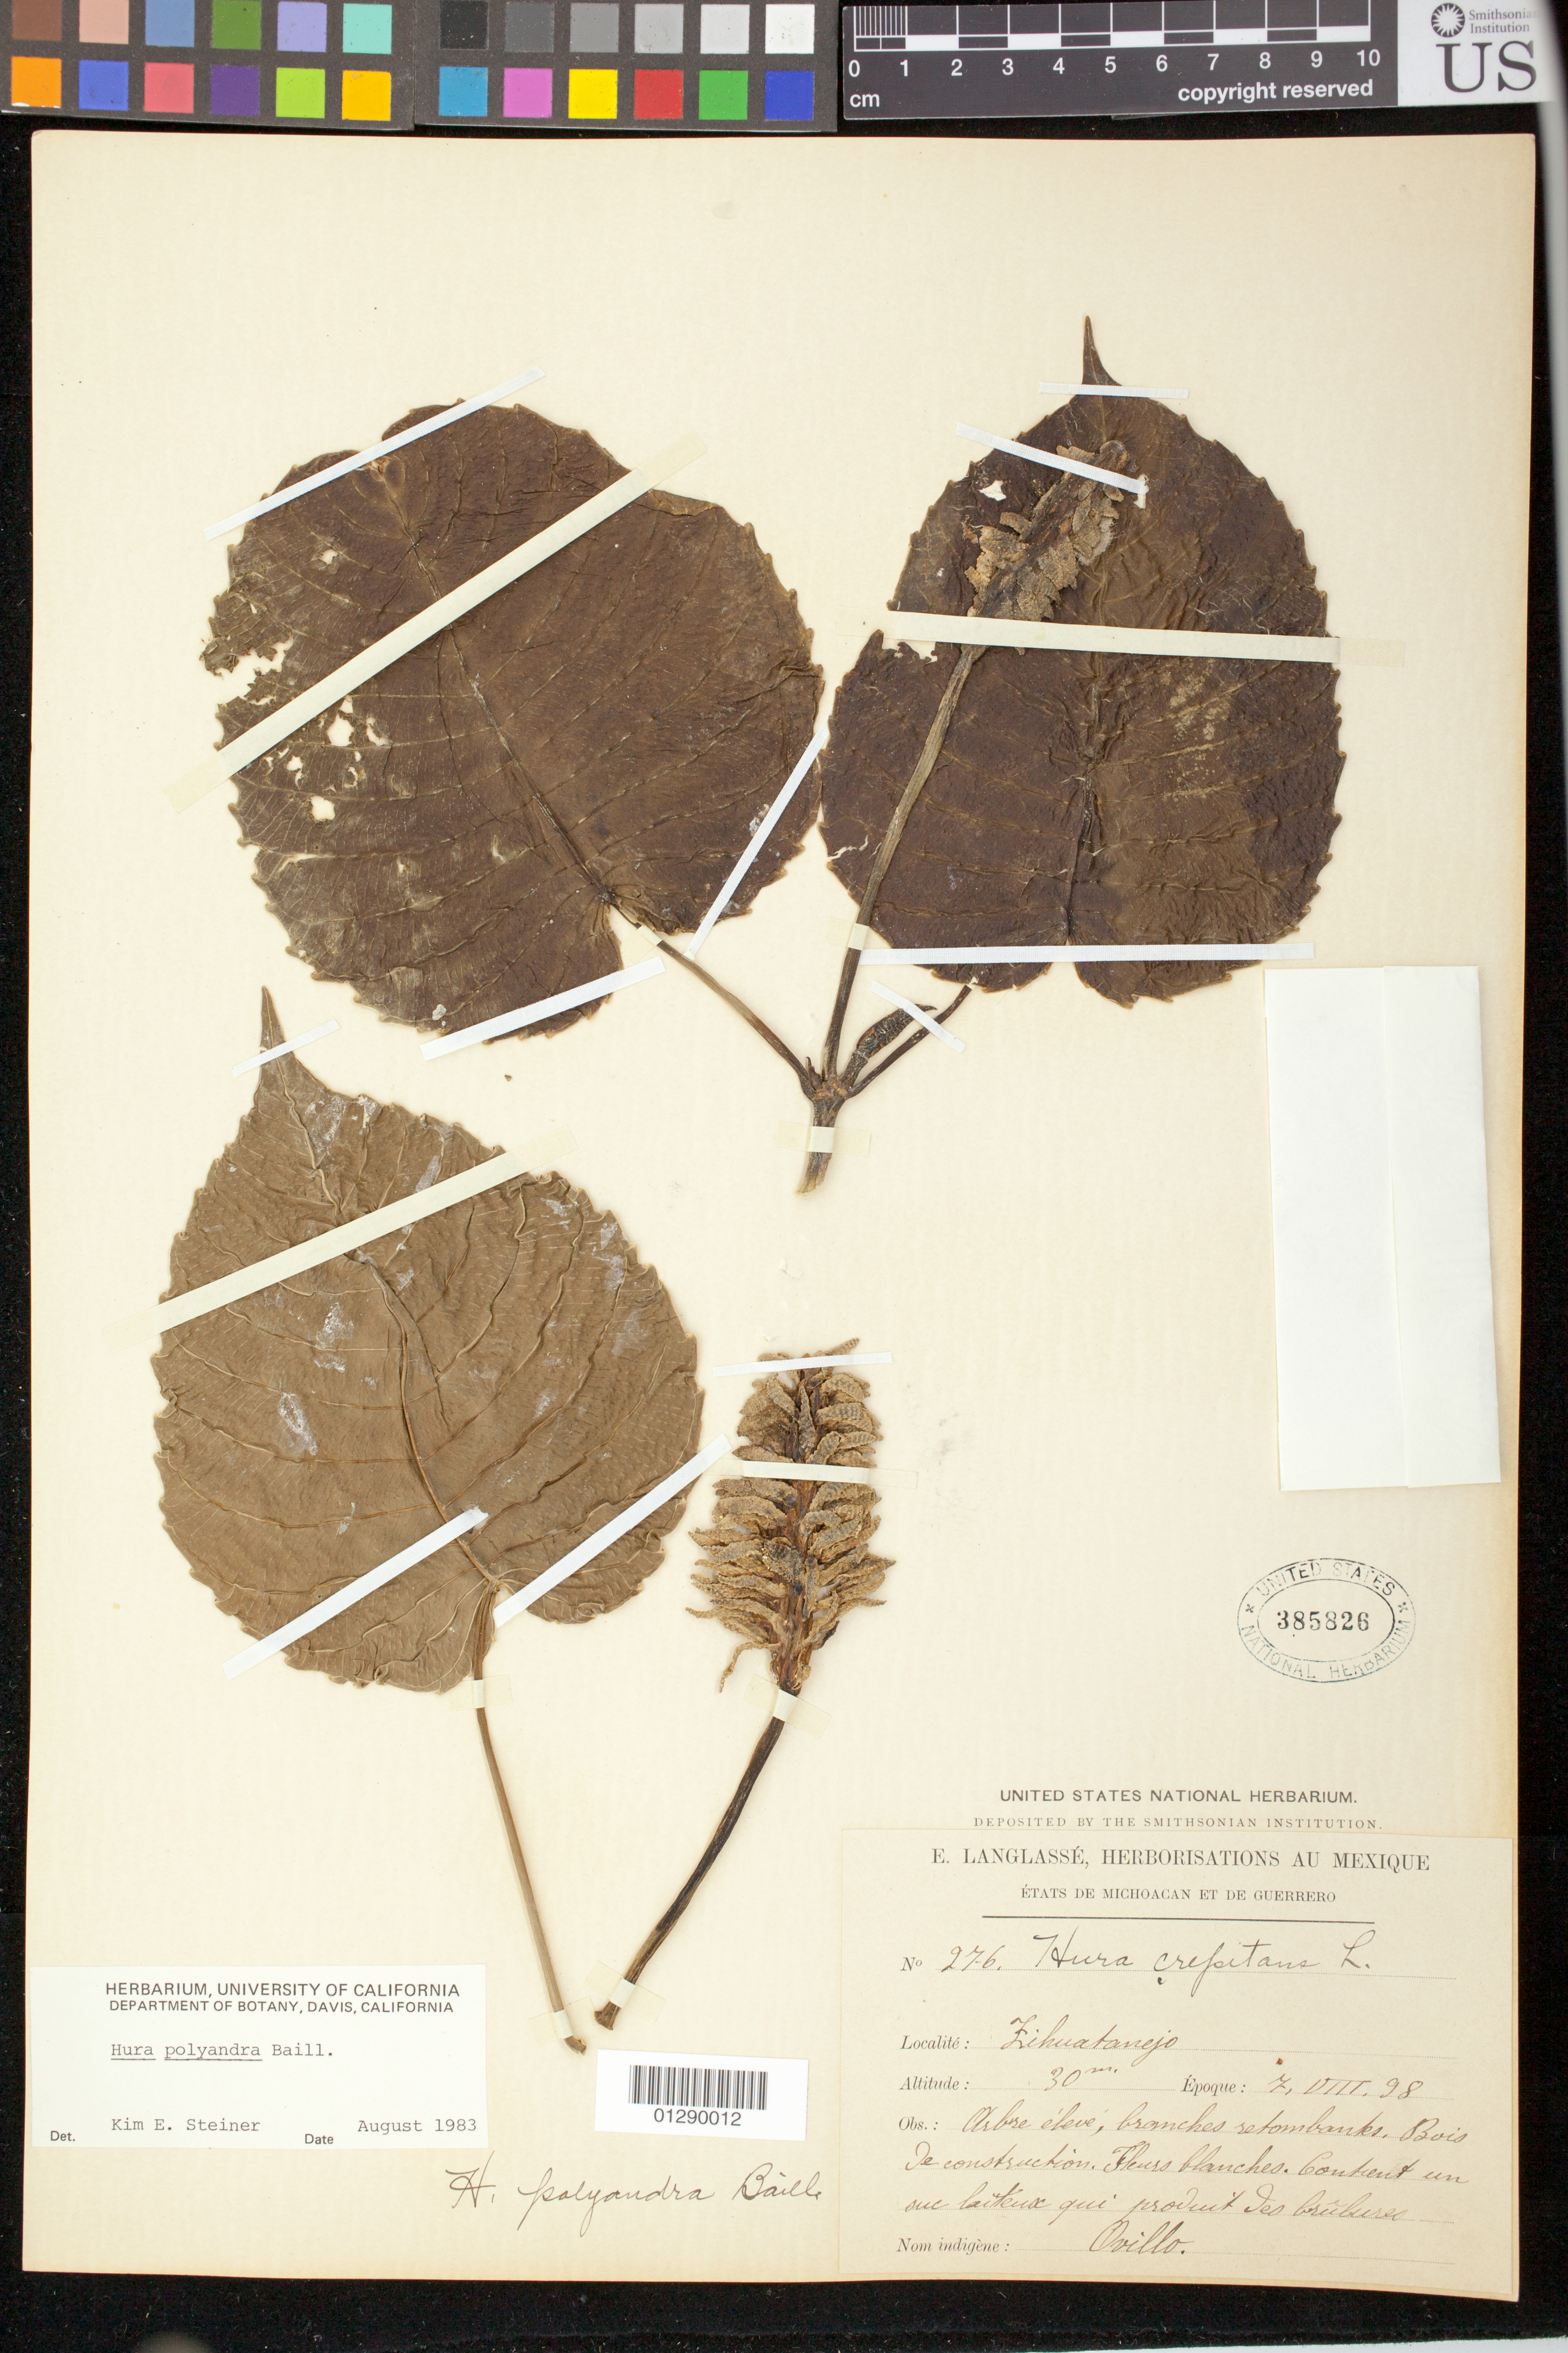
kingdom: Plantae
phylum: Tracheophyta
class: Magnoliopsida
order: Malpighiales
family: Euphorbiaceae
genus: Hura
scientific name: Hura polyandra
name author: Baill.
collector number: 276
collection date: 1898-08-07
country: Mexico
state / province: Guerrero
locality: Zihuatanejo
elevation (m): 30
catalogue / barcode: US 385826